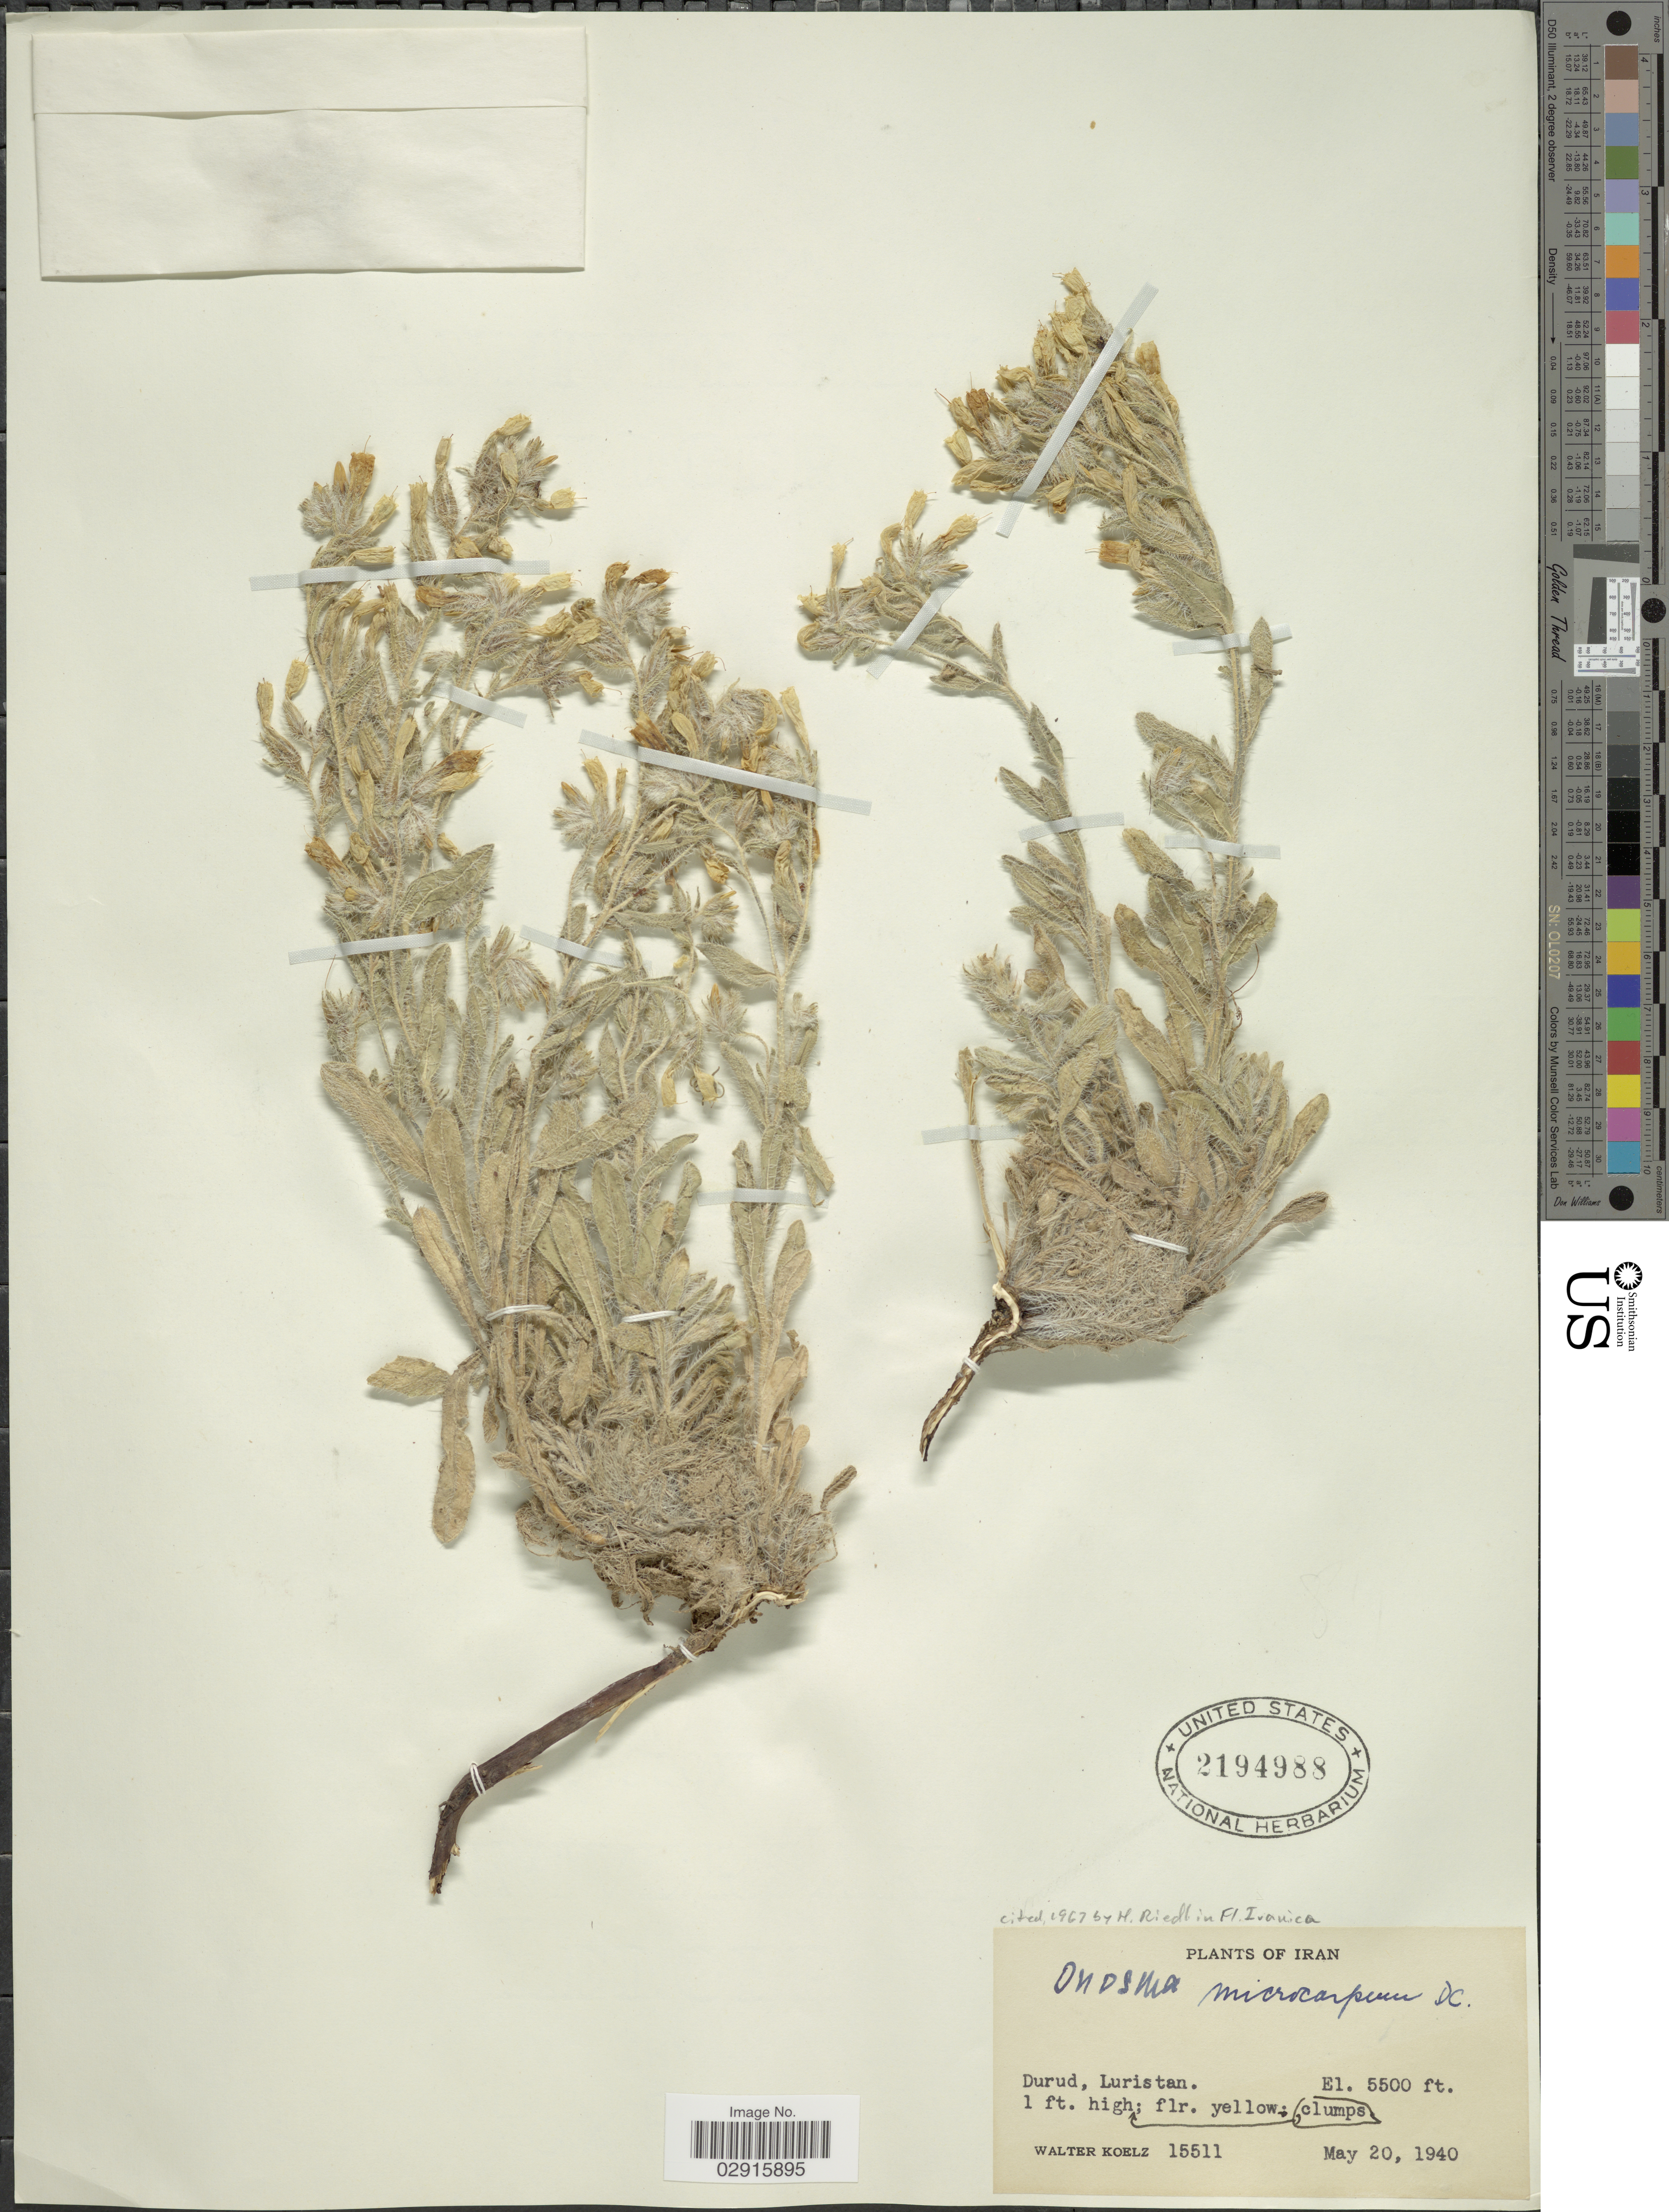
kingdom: Plantae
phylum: Tracheophyta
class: Magnoliopsida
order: Boraginales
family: Boraginaceae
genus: Onosma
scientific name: Onosma microcarpa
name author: DC.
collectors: W. N. Koelz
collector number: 15511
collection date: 1940-05-20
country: Iran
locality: Durud, Luristan.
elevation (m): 1676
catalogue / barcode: US 2194988